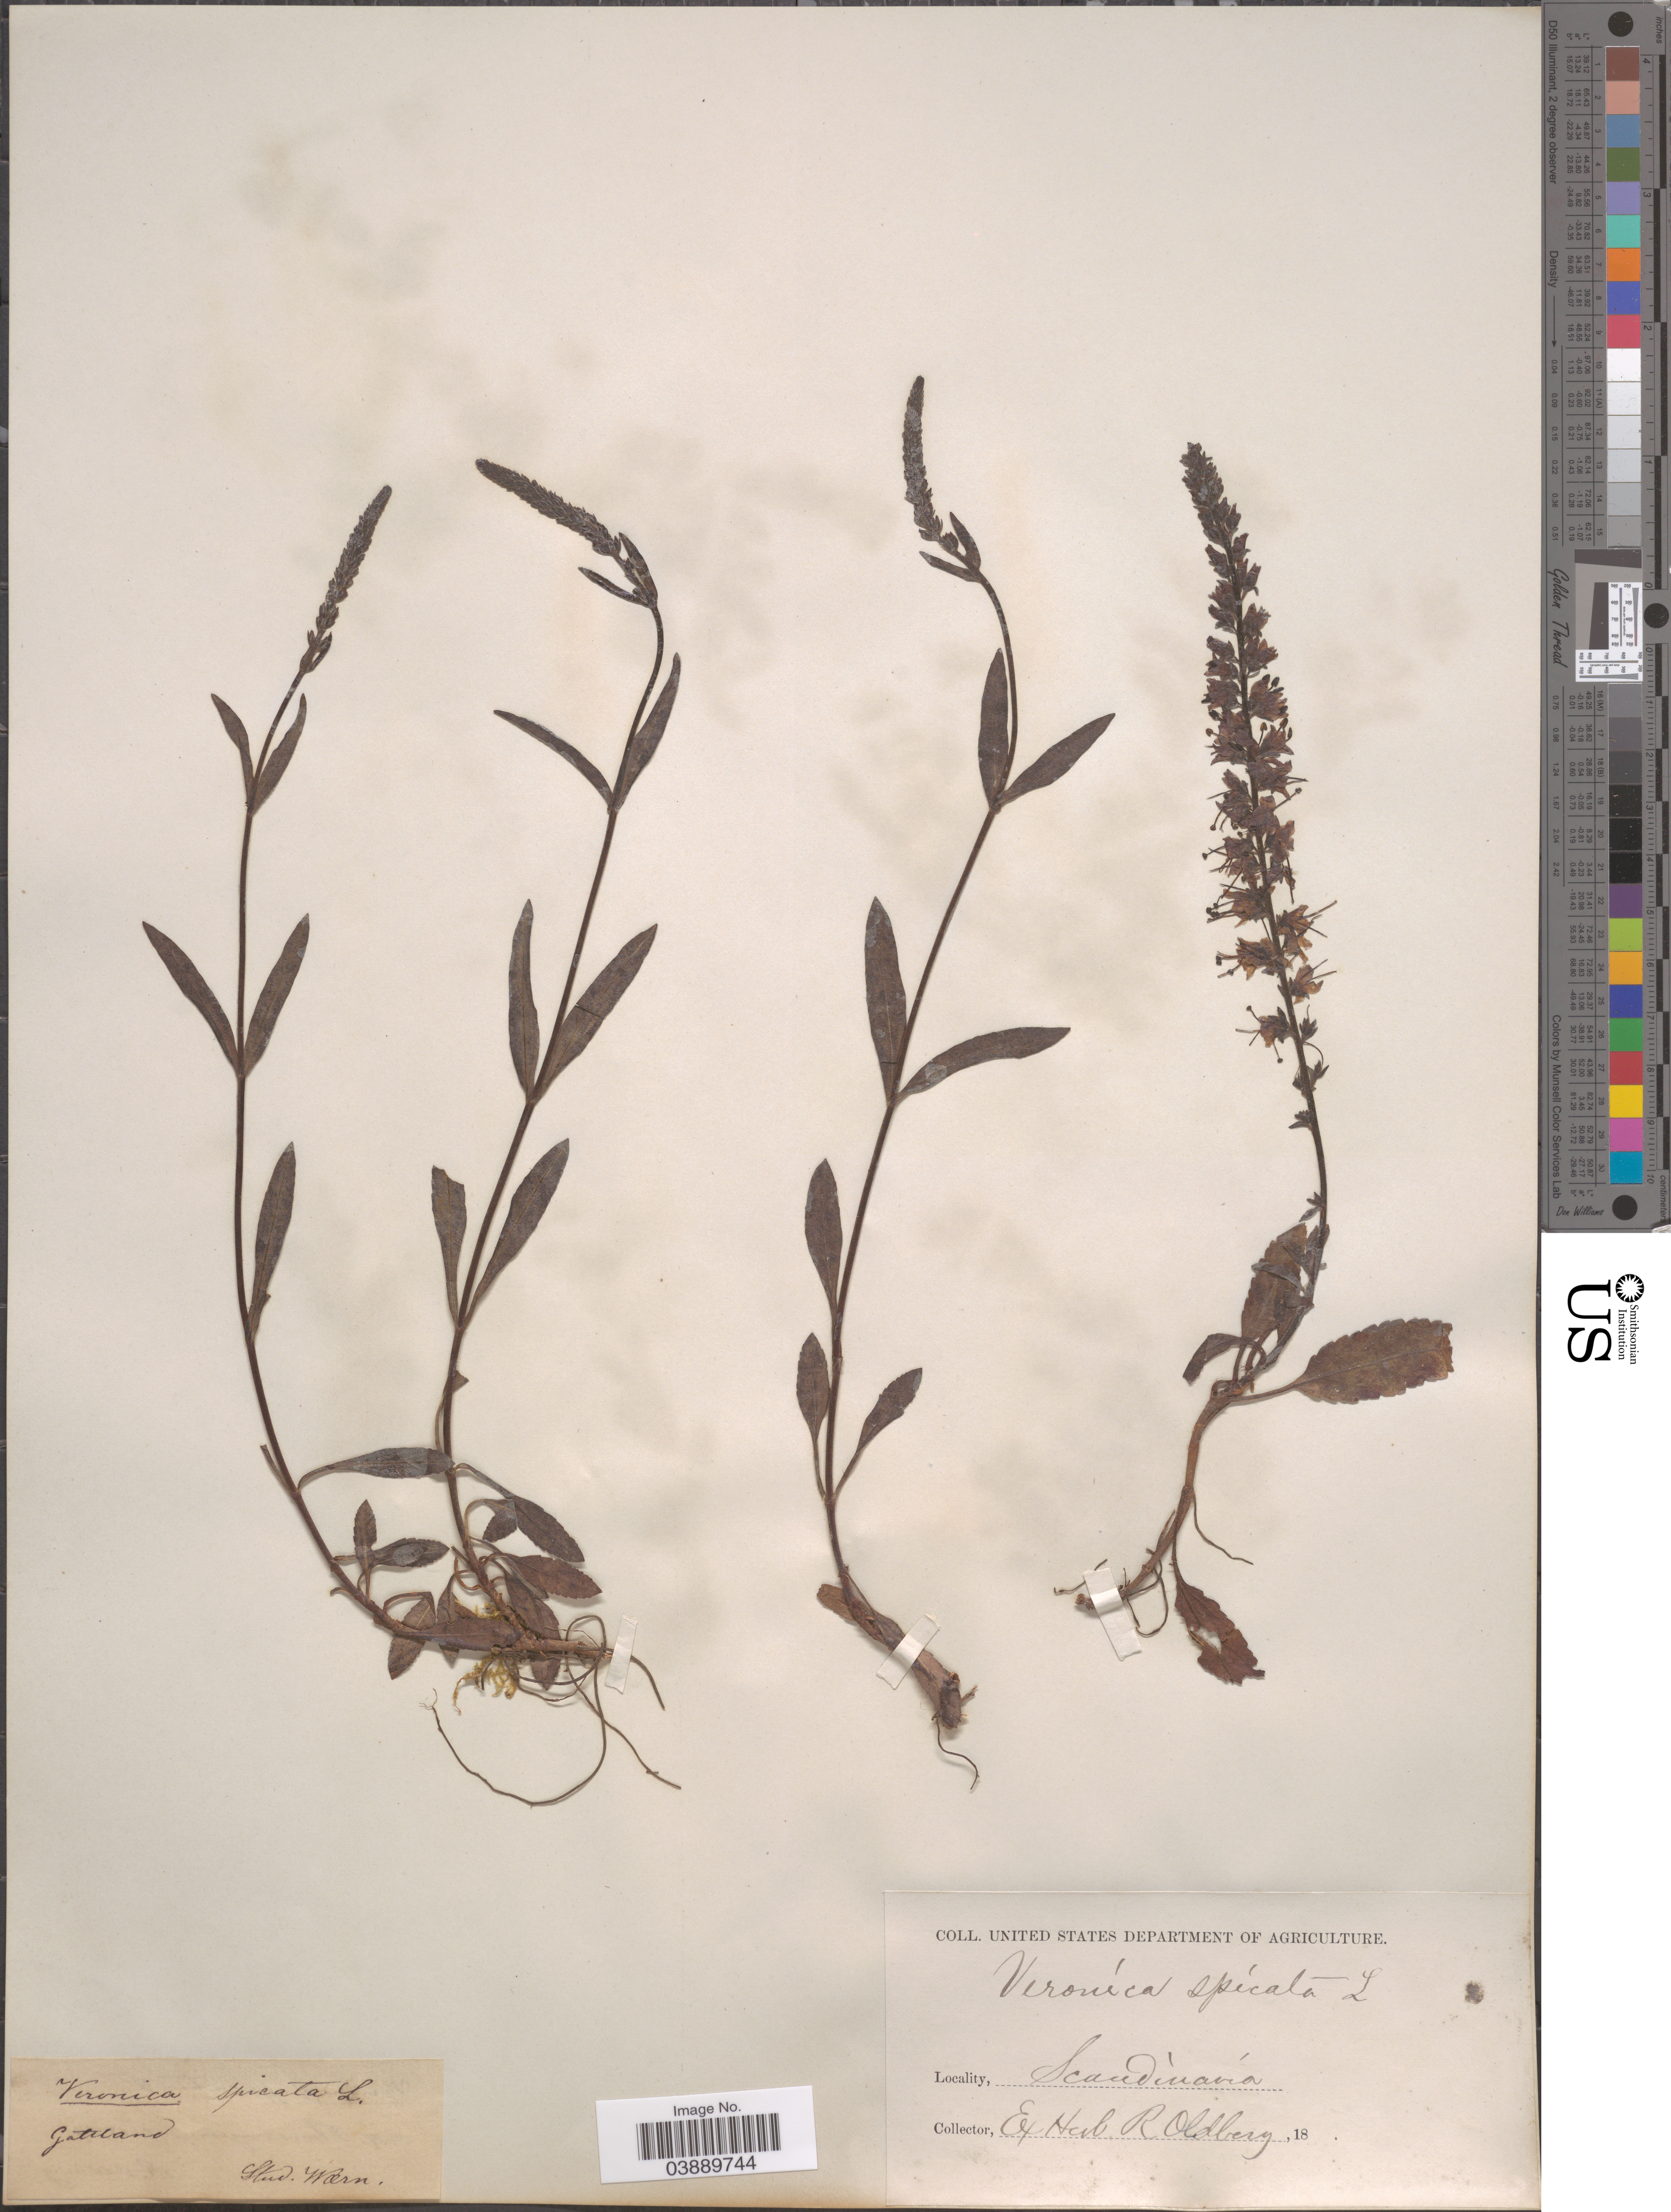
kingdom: Plantae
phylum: Tracheophyta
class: Magnoliopsida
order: Lamiales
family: Plantaginaceae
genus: Veronica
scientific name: Veronica spicata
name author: L.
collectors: S. Warn.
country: Sweden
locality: Gottland. Scandinavia.